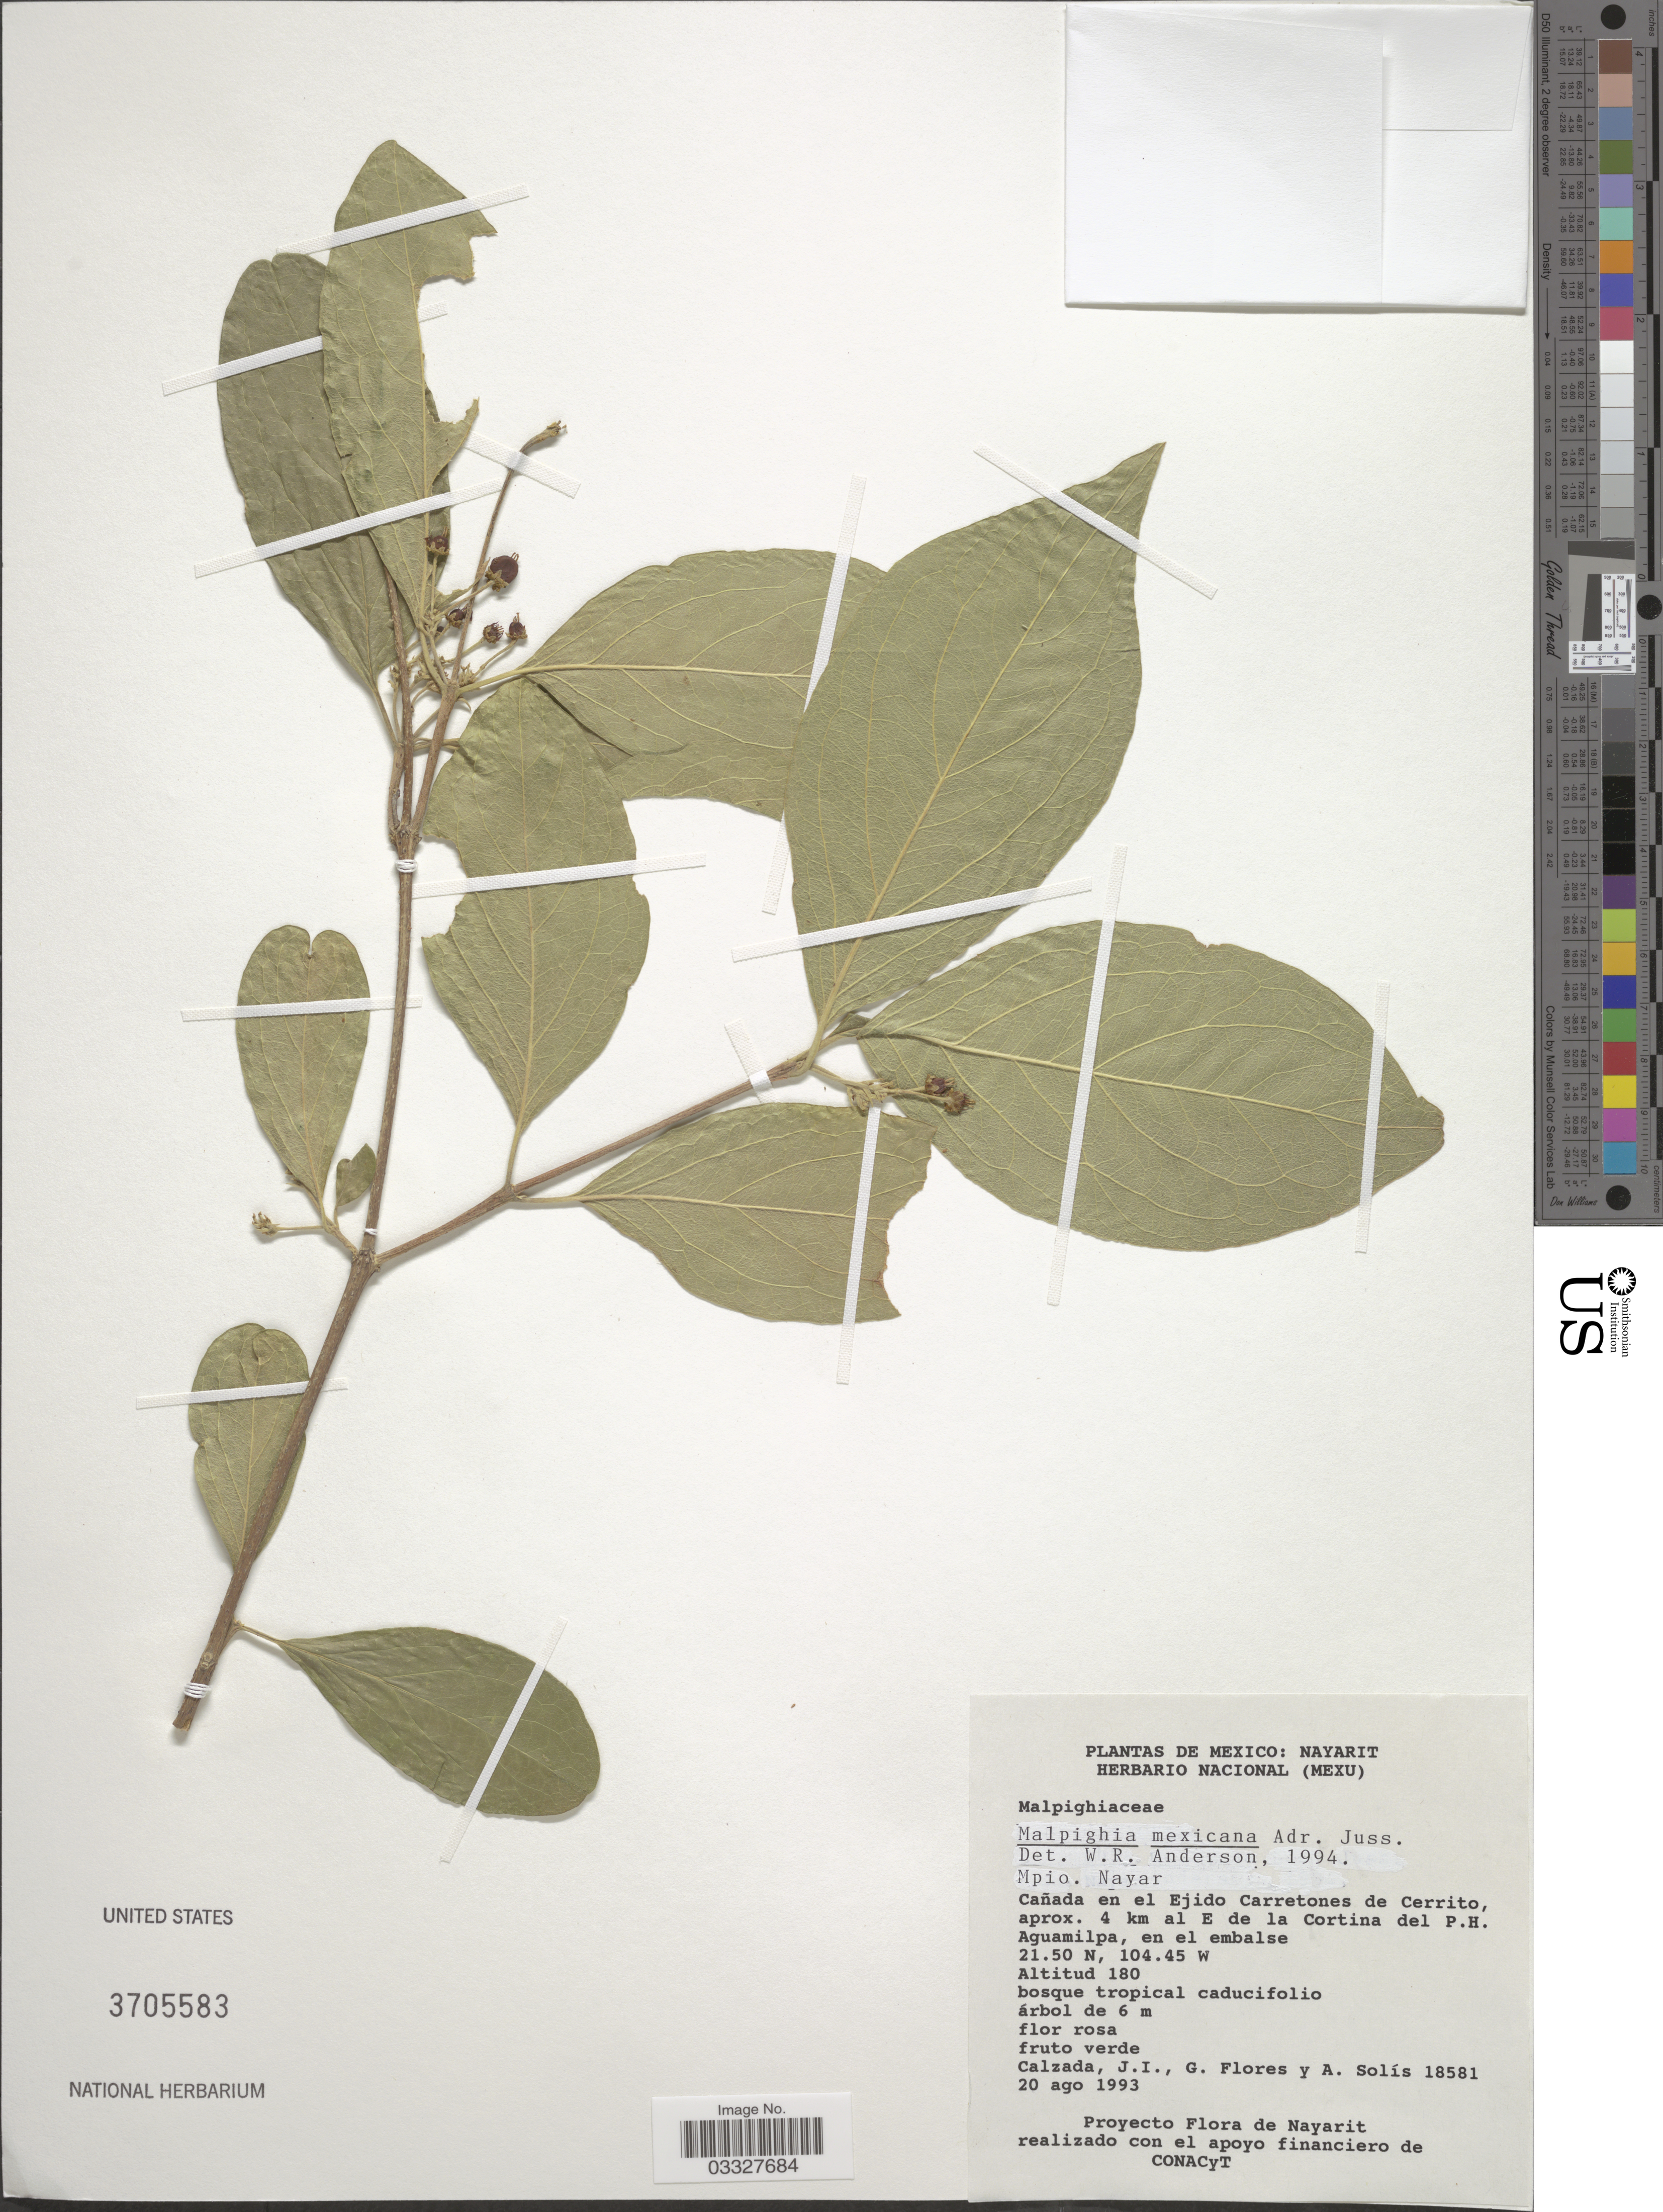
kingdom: Plantae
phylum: Tracheophyta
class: Magnoliopsida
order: Malpighiales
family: Malpighiaceae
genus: Malpighia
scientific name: Malpighia mexicana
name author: A. Juss.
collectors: J. I. Calzada, G. Flores F. & A. Solis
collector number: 18581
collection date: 1993-08-20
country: Mexico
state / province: Nayarit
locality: Mpio. Nayar. Cañada en el Ejido Carretones de Cerrito, aprox. 4 km al E de la Cortina del P.H. Aguamilpa.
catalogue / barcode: US 3705583